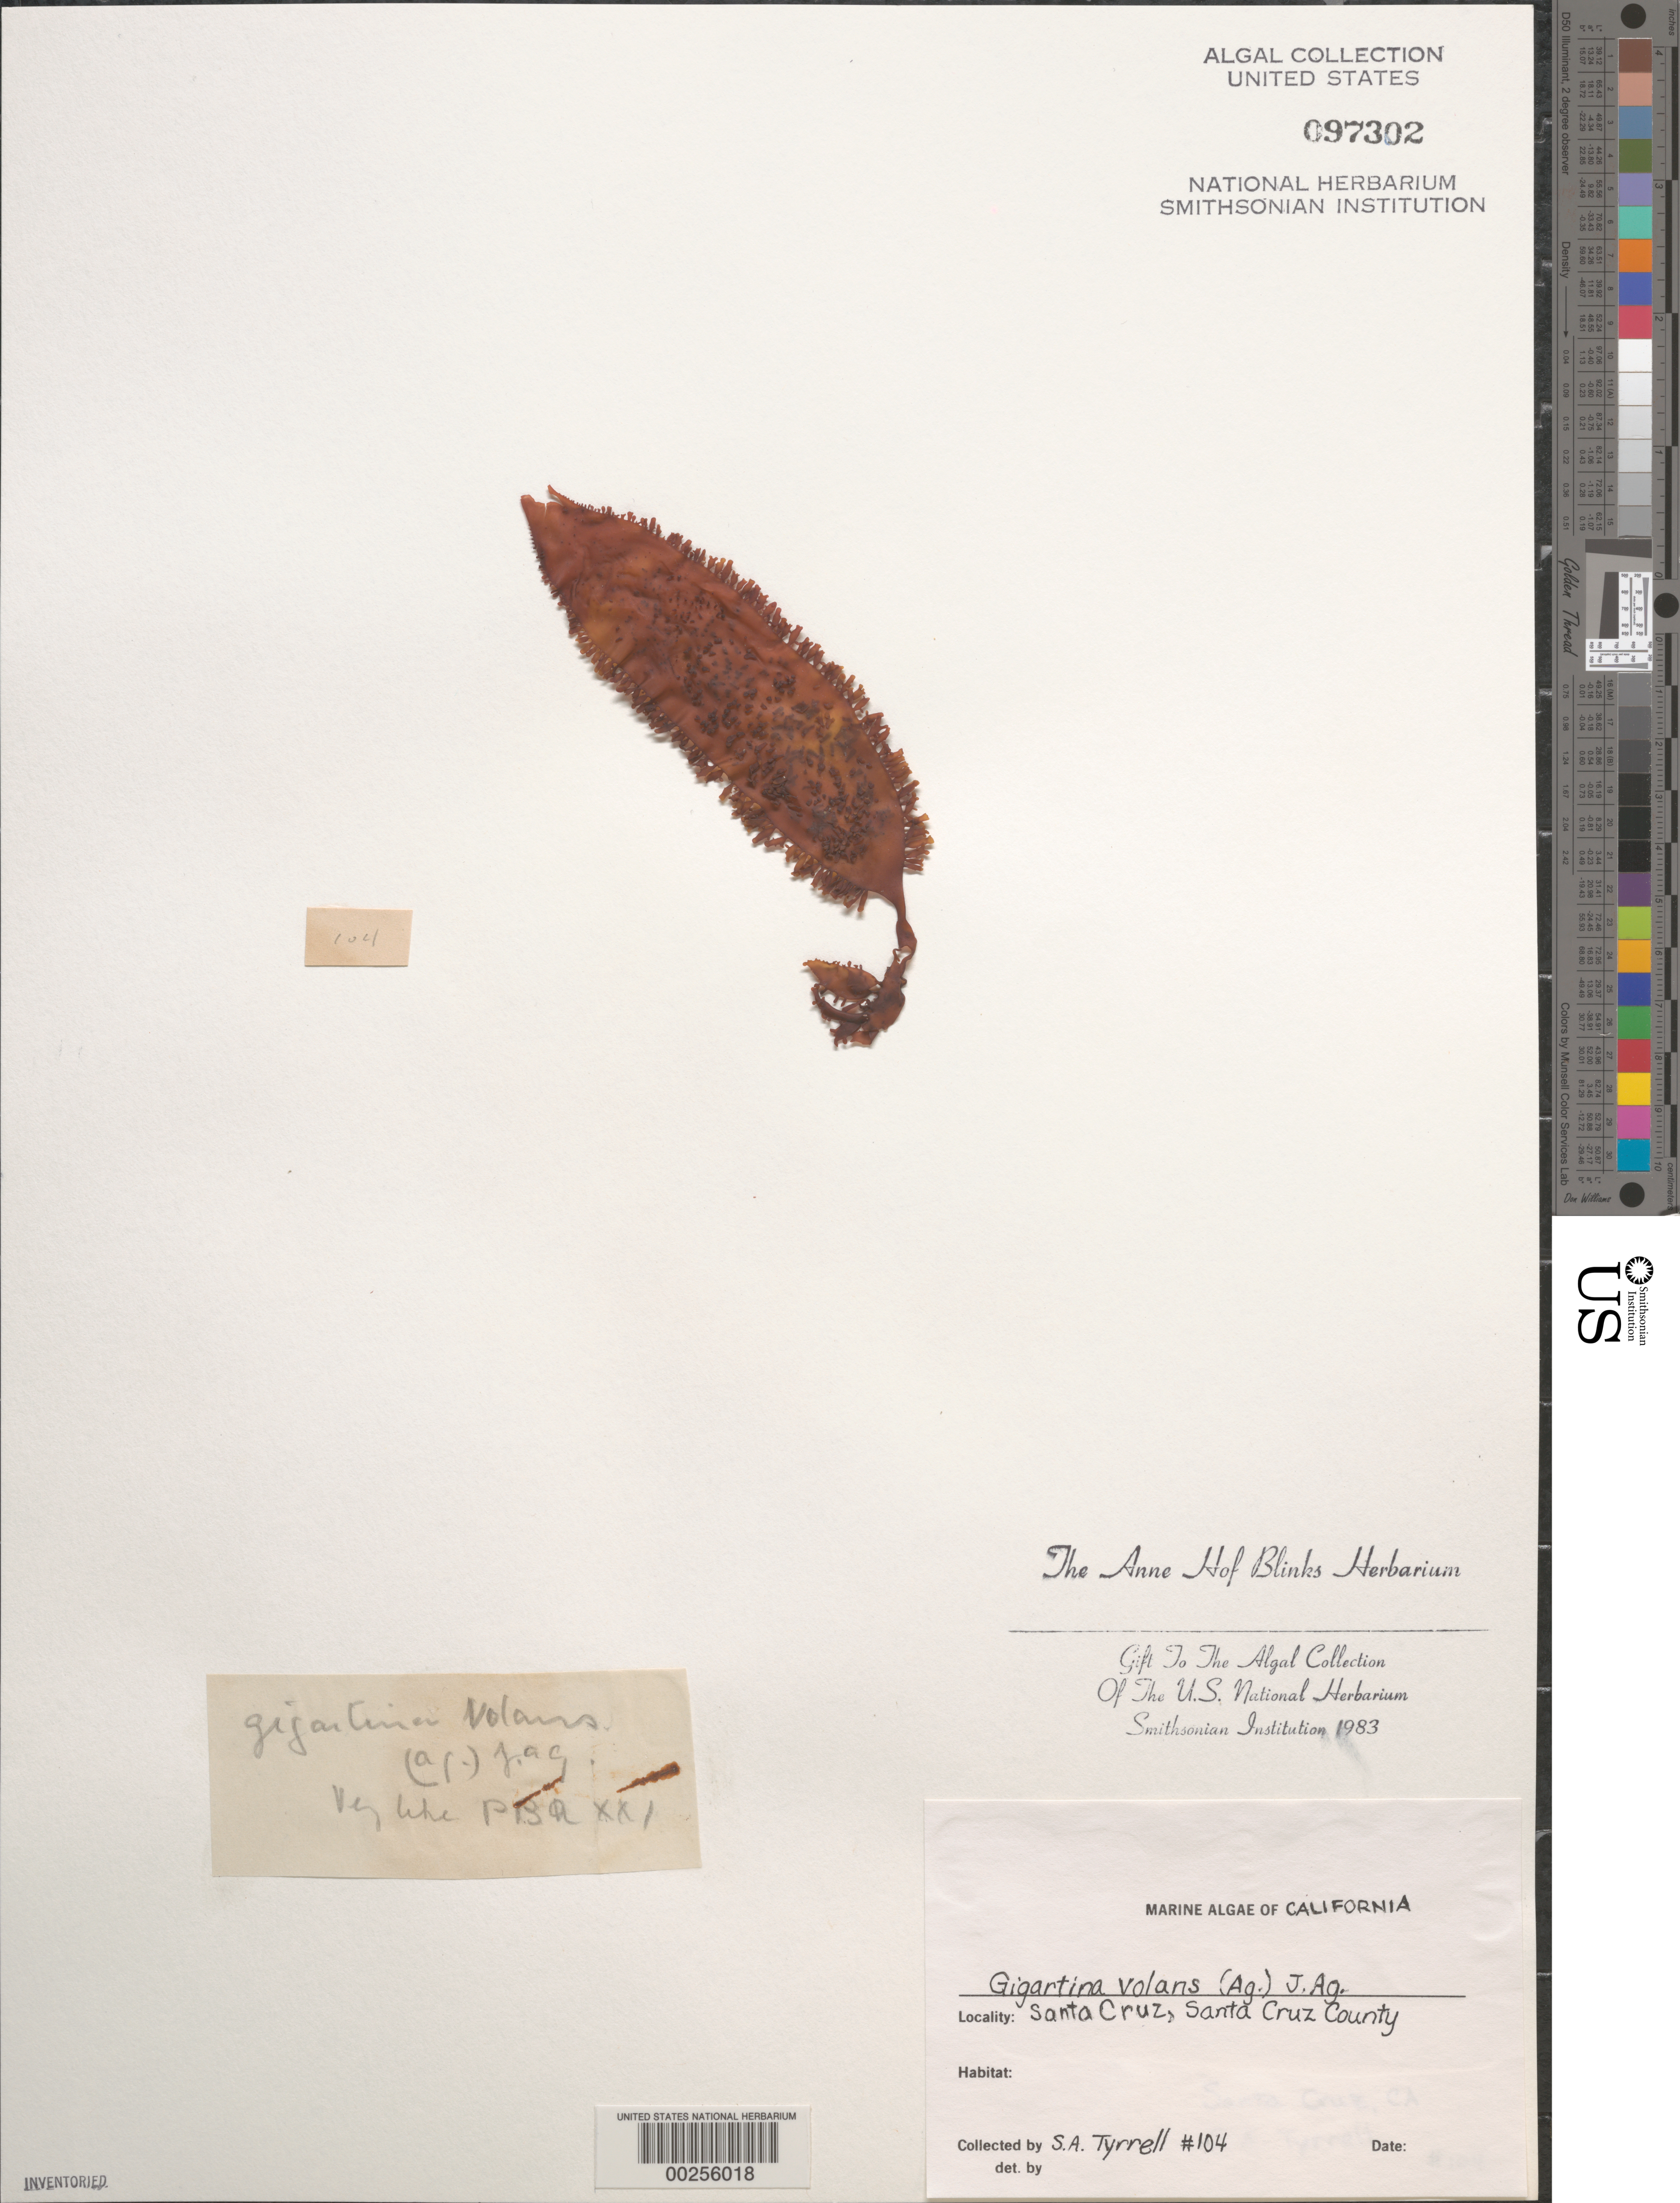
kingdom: Plantae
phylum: Rhodophyta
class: Florideophyceae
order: Gigartinales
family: Gigartinaceae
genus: Mazzaella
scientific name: Mazzaella volans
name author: (C. Agardh) Fredericq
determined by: Algae name updating Project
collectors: C. Tyrrell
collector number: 104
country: United States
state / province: California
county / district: Santa Cruz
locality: Santa Cruz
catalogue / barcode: US 97302